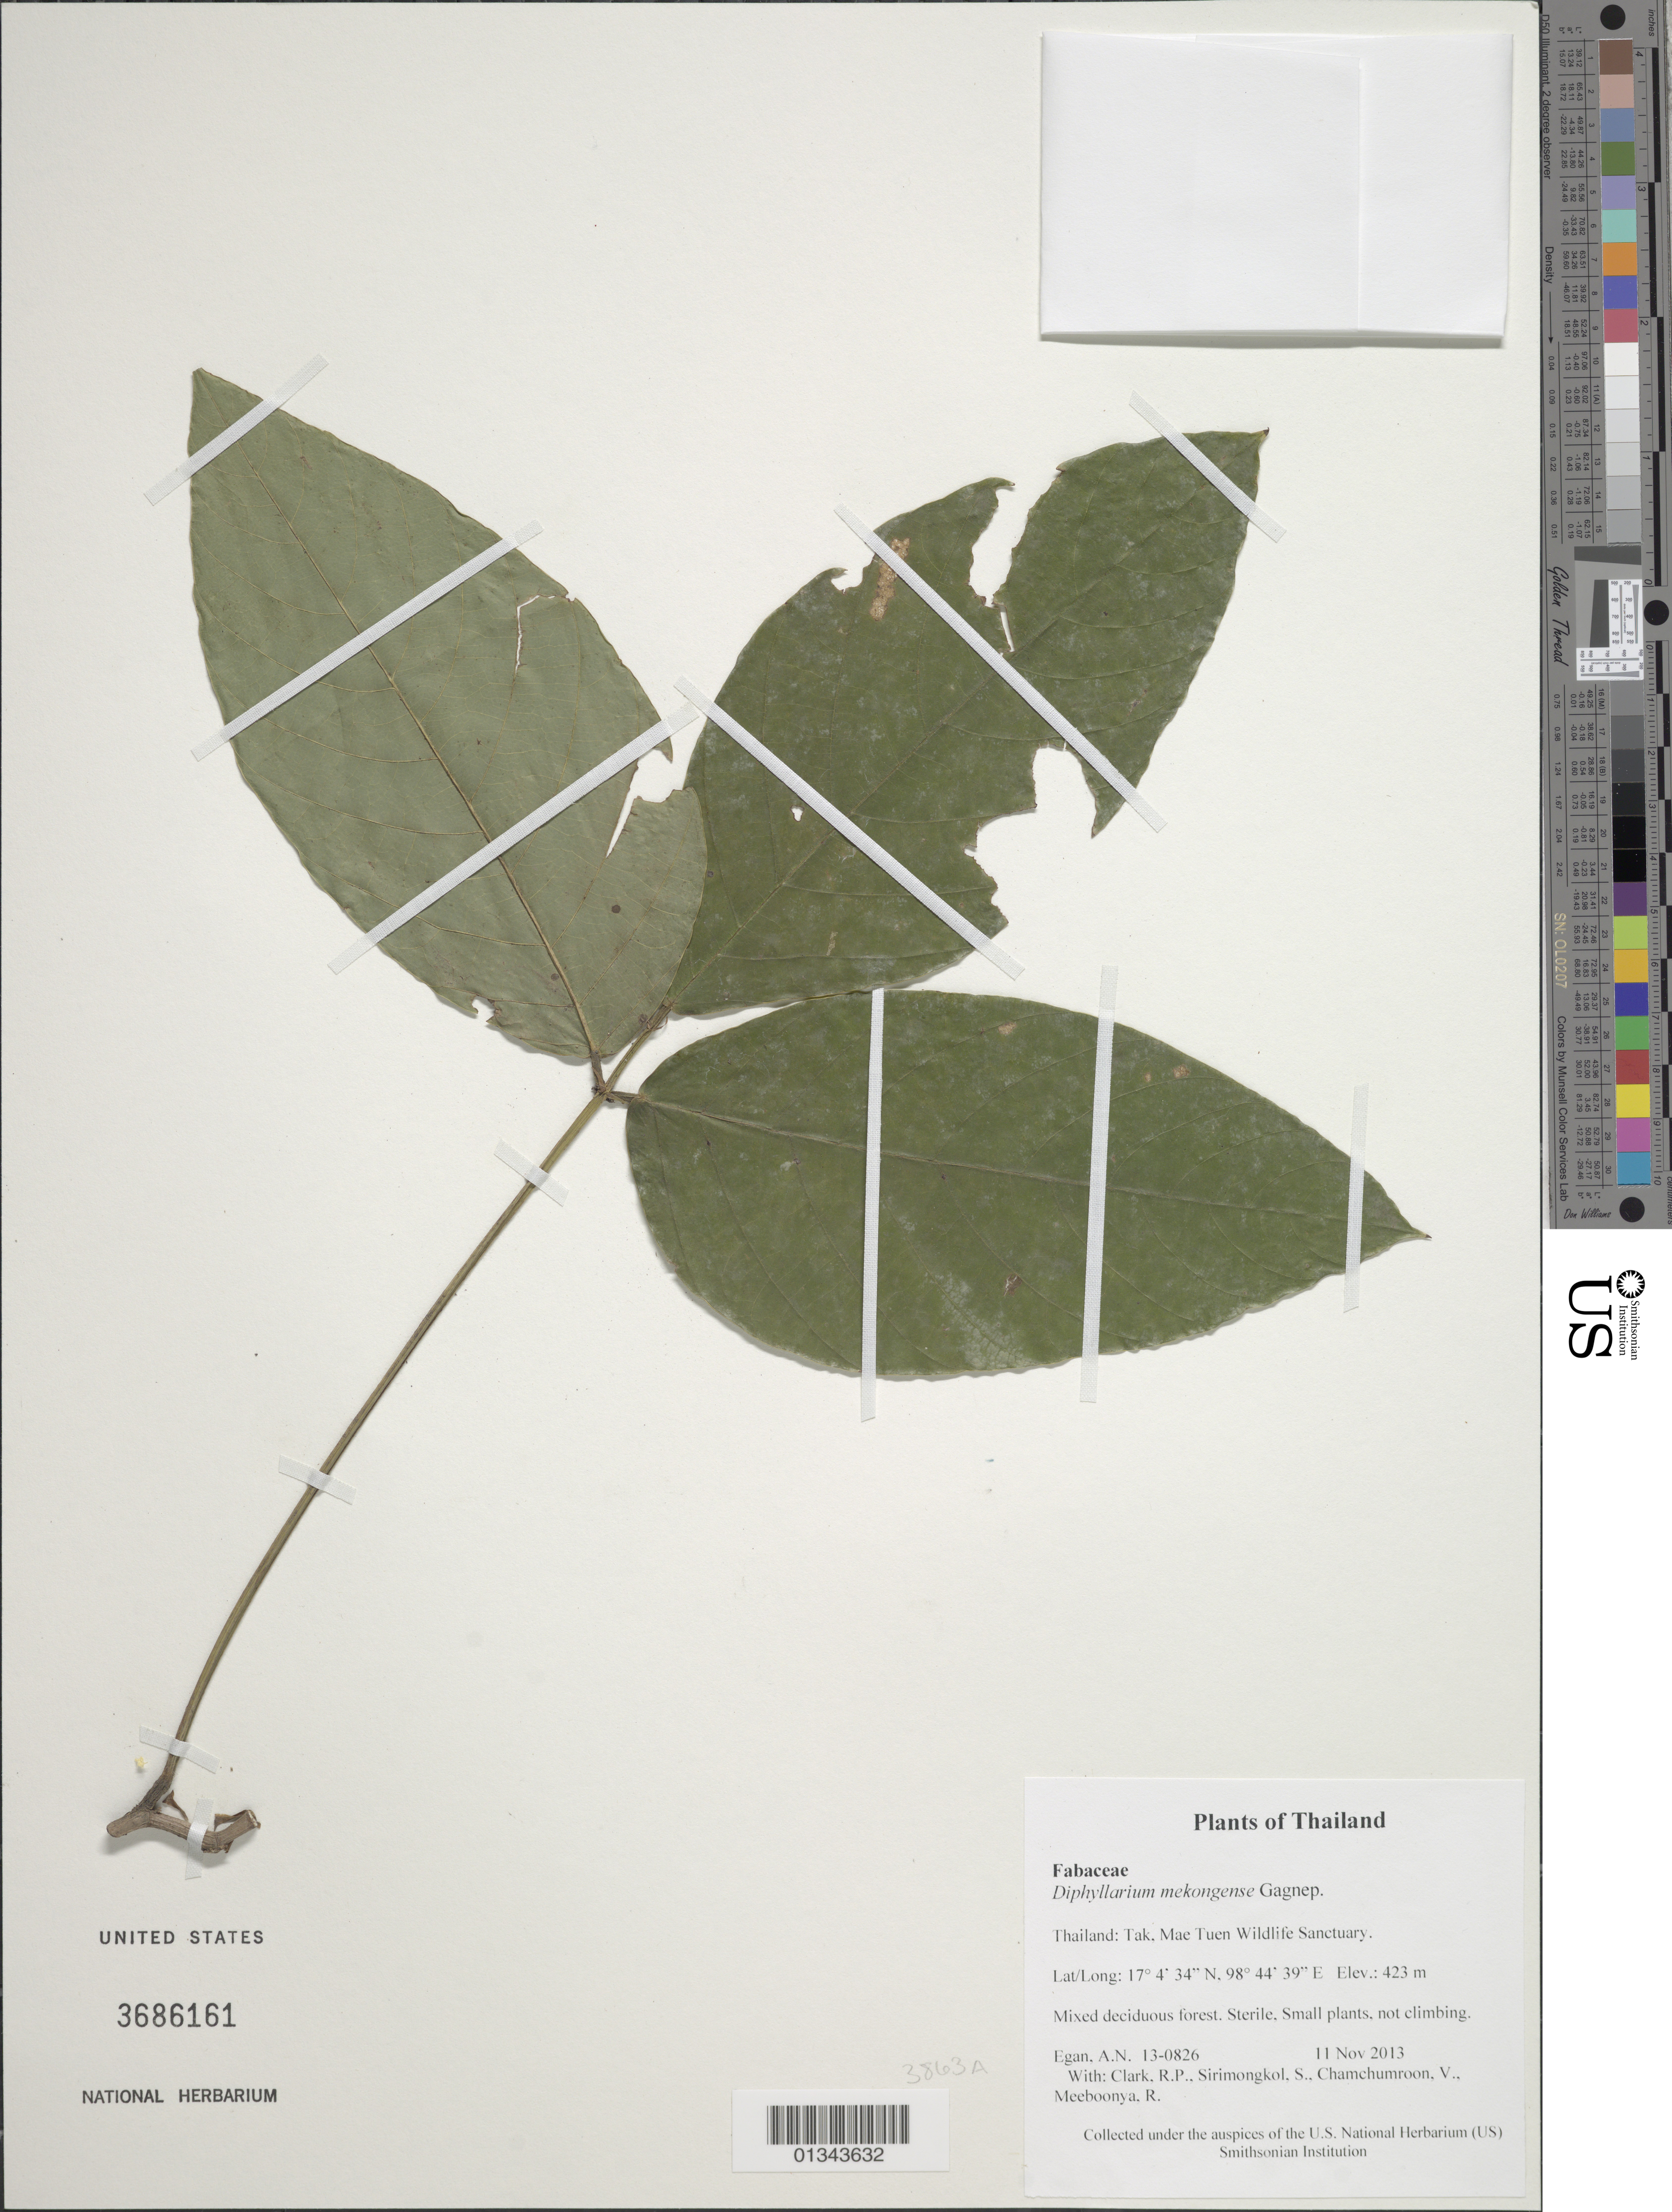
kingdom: Plantae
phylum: Tracheophyta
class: Magnoliopsida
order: Fabales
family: Fabaceae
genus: Diphyllarium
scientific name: Diphyllarium mekongense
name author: Gagnep.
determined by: Egan, Ashley N., (US), Smithsonian Institution - National Museum of Natural History (UNITED STATES)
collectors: A. N. Egan, R. P. Clark, S. Sirimongkol, V. Chamchumroon & R. Meeboonya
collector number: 13-0826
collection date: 2013-11-11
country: Thailand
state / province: Tak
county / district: Mae Ramat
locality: Mae Tuen Wildlife Sanctuary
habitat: Mixed deciduous forest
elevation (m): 423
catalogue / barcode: US 3686161